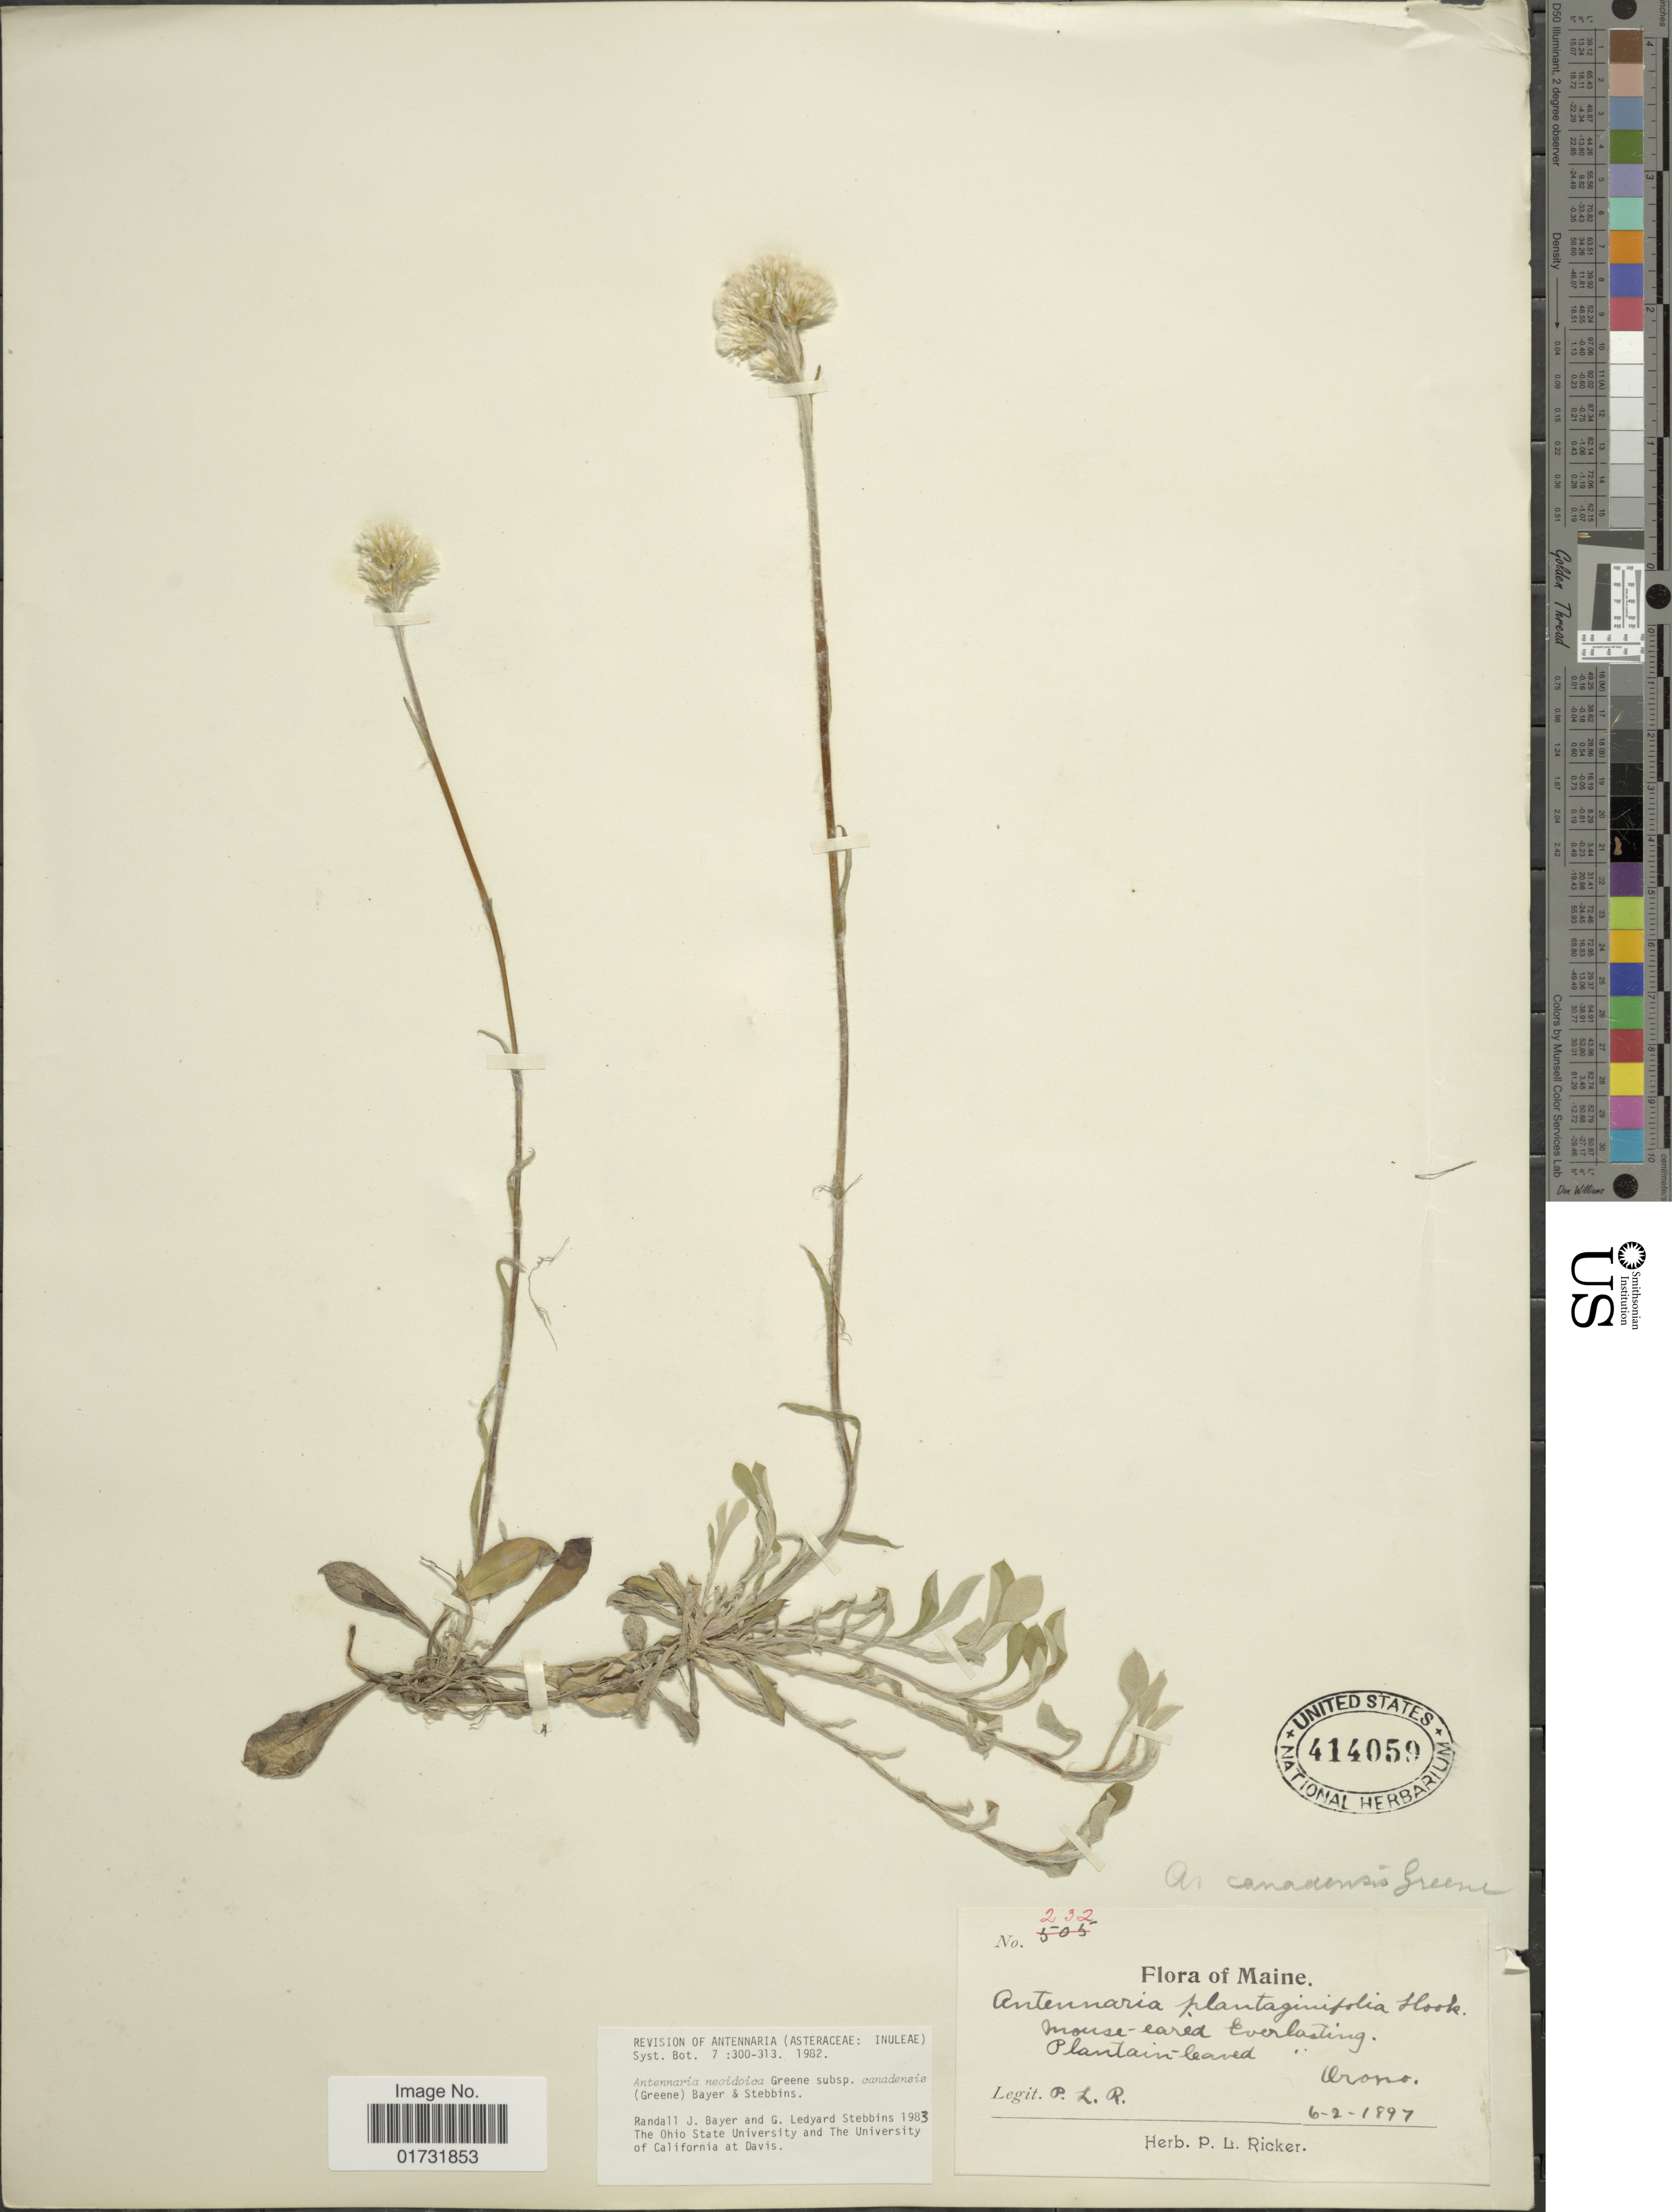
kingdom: Plantae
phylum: Tracheophyta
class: Magnoliopsida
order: Asterales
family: Asteraceae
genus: Antennaria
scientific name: Antennaria neodioica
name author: Greene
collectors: P. Ricker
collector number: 232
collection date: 1897-06-02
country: United States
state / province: Maine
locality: Orono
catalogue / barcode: US 414059